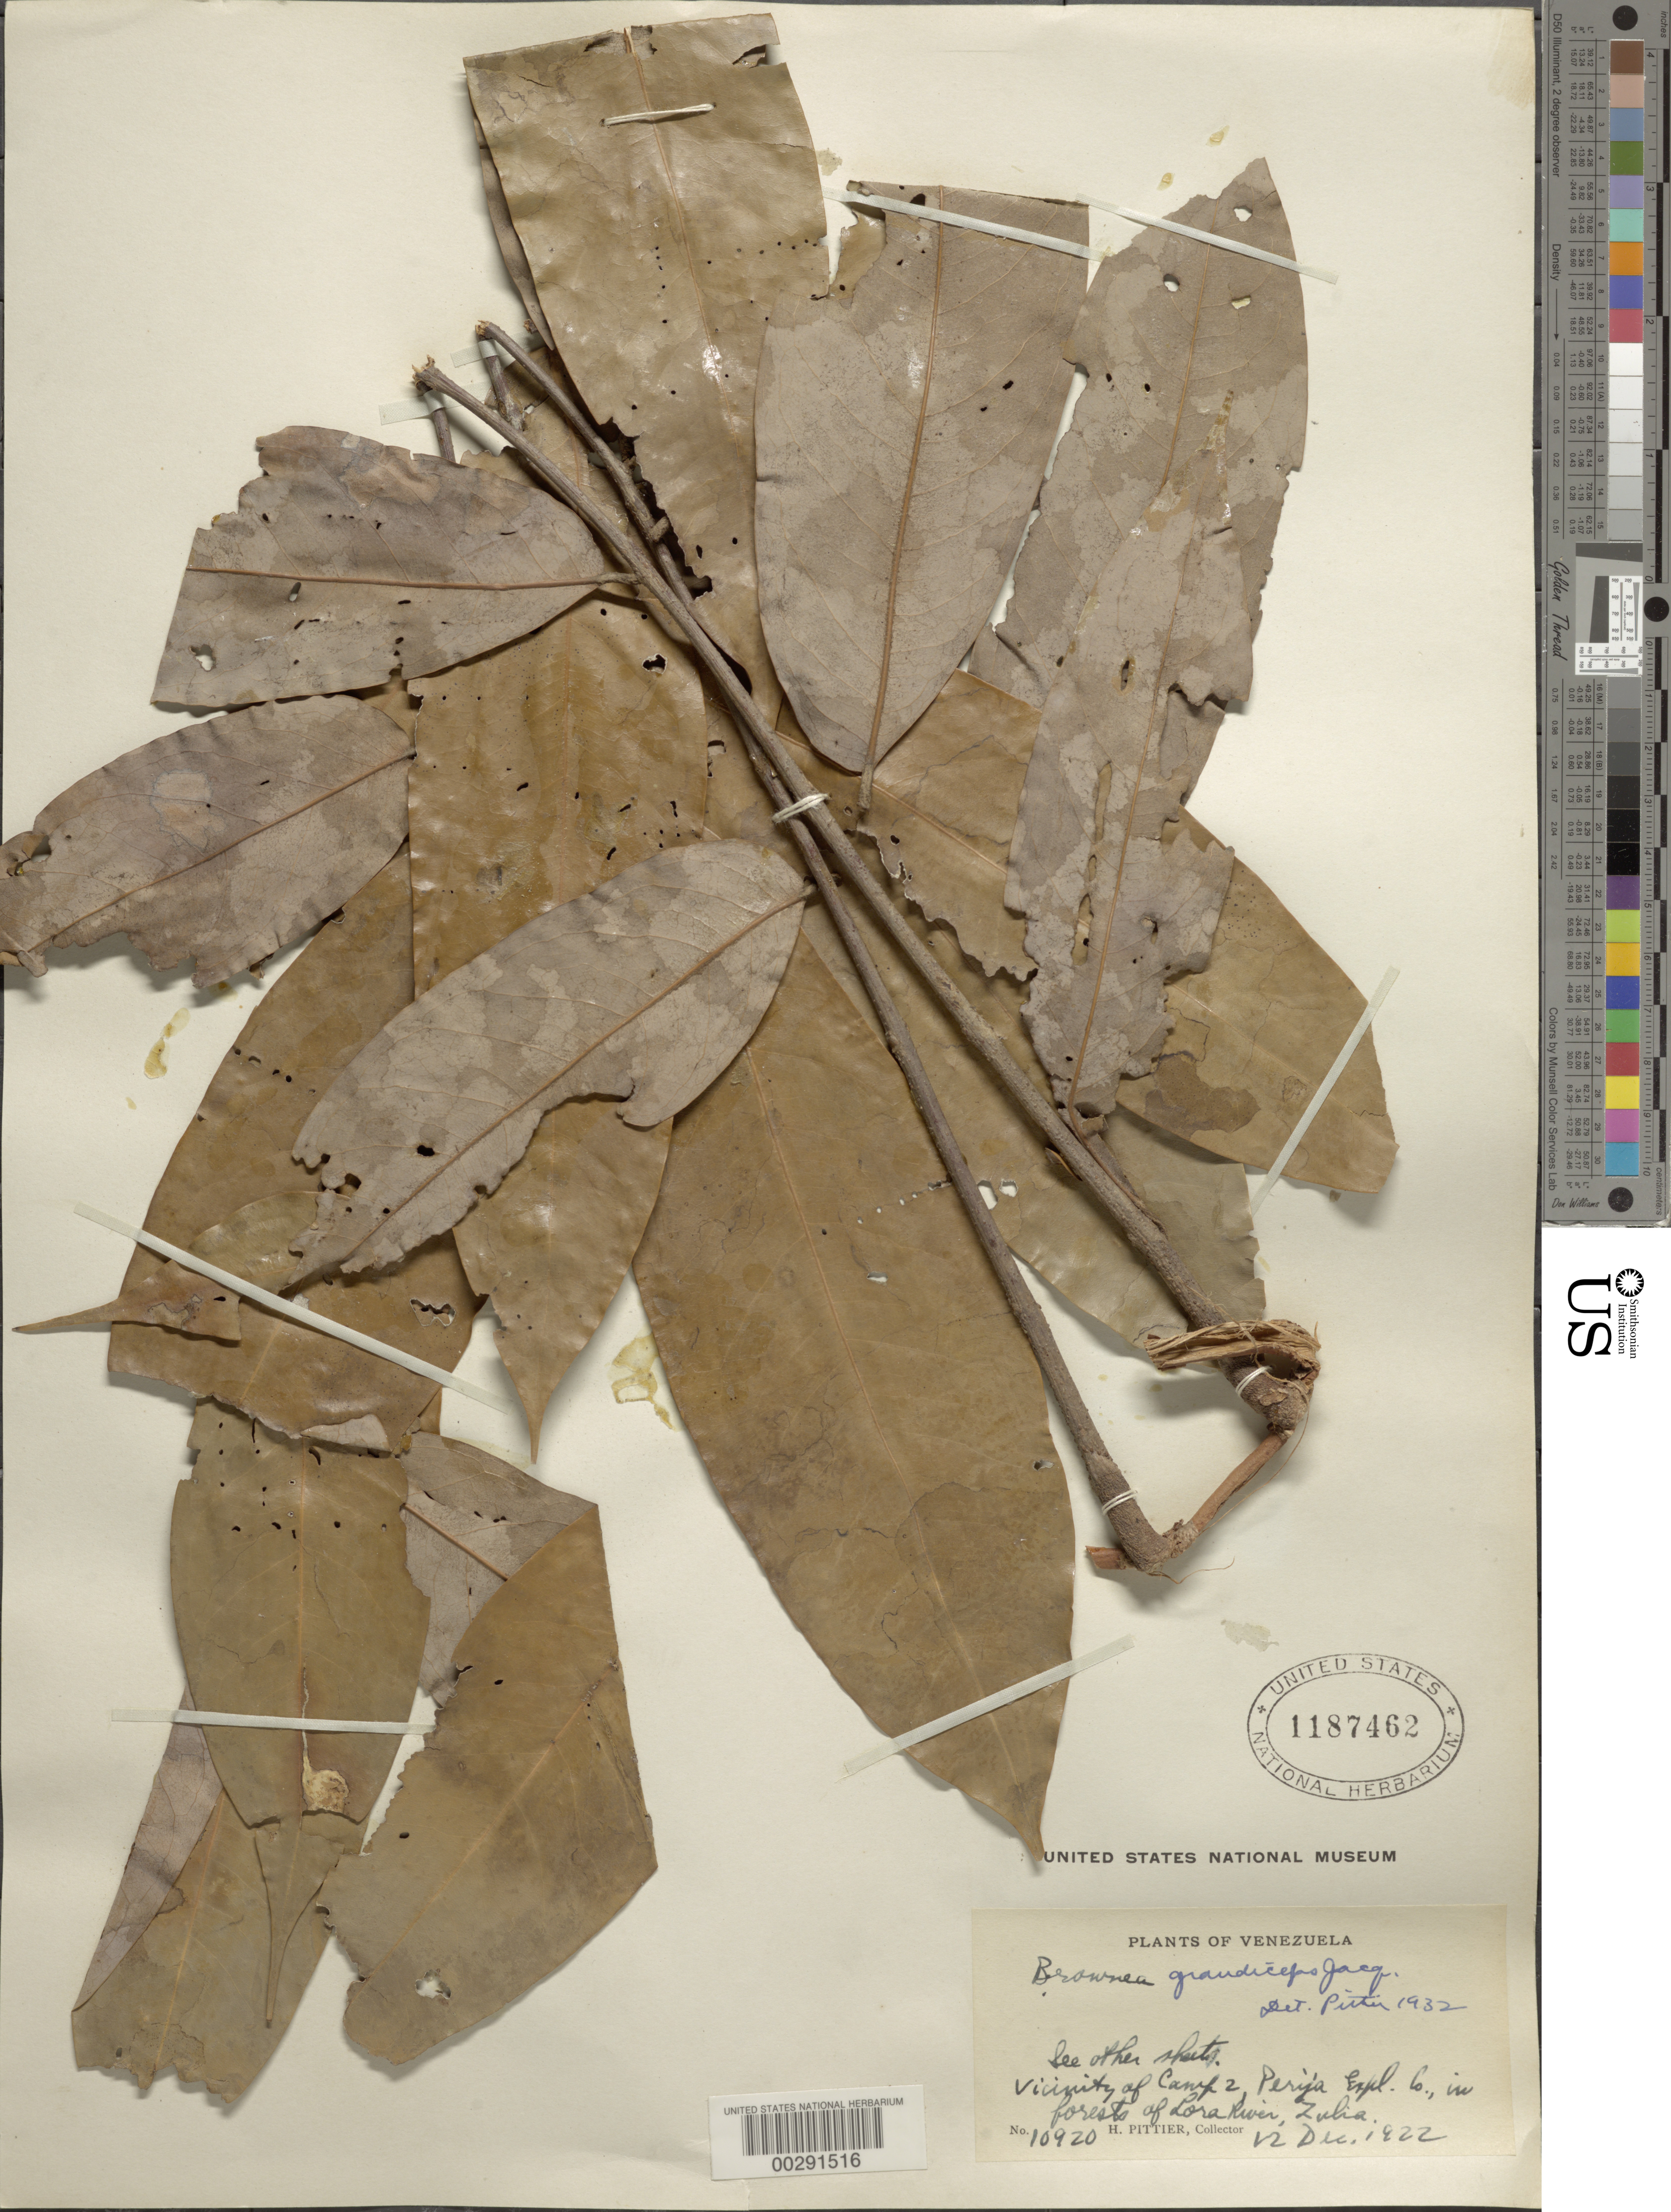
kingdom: Plantae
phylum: Tracheophyta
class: Magnoliopsida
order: Fabales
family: Fabaceae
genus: Brownea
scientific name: Brownea grandiceps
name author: Jacq.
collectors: H. F. Pittier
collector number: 10920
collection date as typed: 12 Dec 1922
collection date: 1922-12-12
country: Venezuela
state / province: Zulia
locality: Vicinity of camp 2, Perija Expl. Co.; Lora River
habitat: Forests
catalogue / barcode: US 1187462